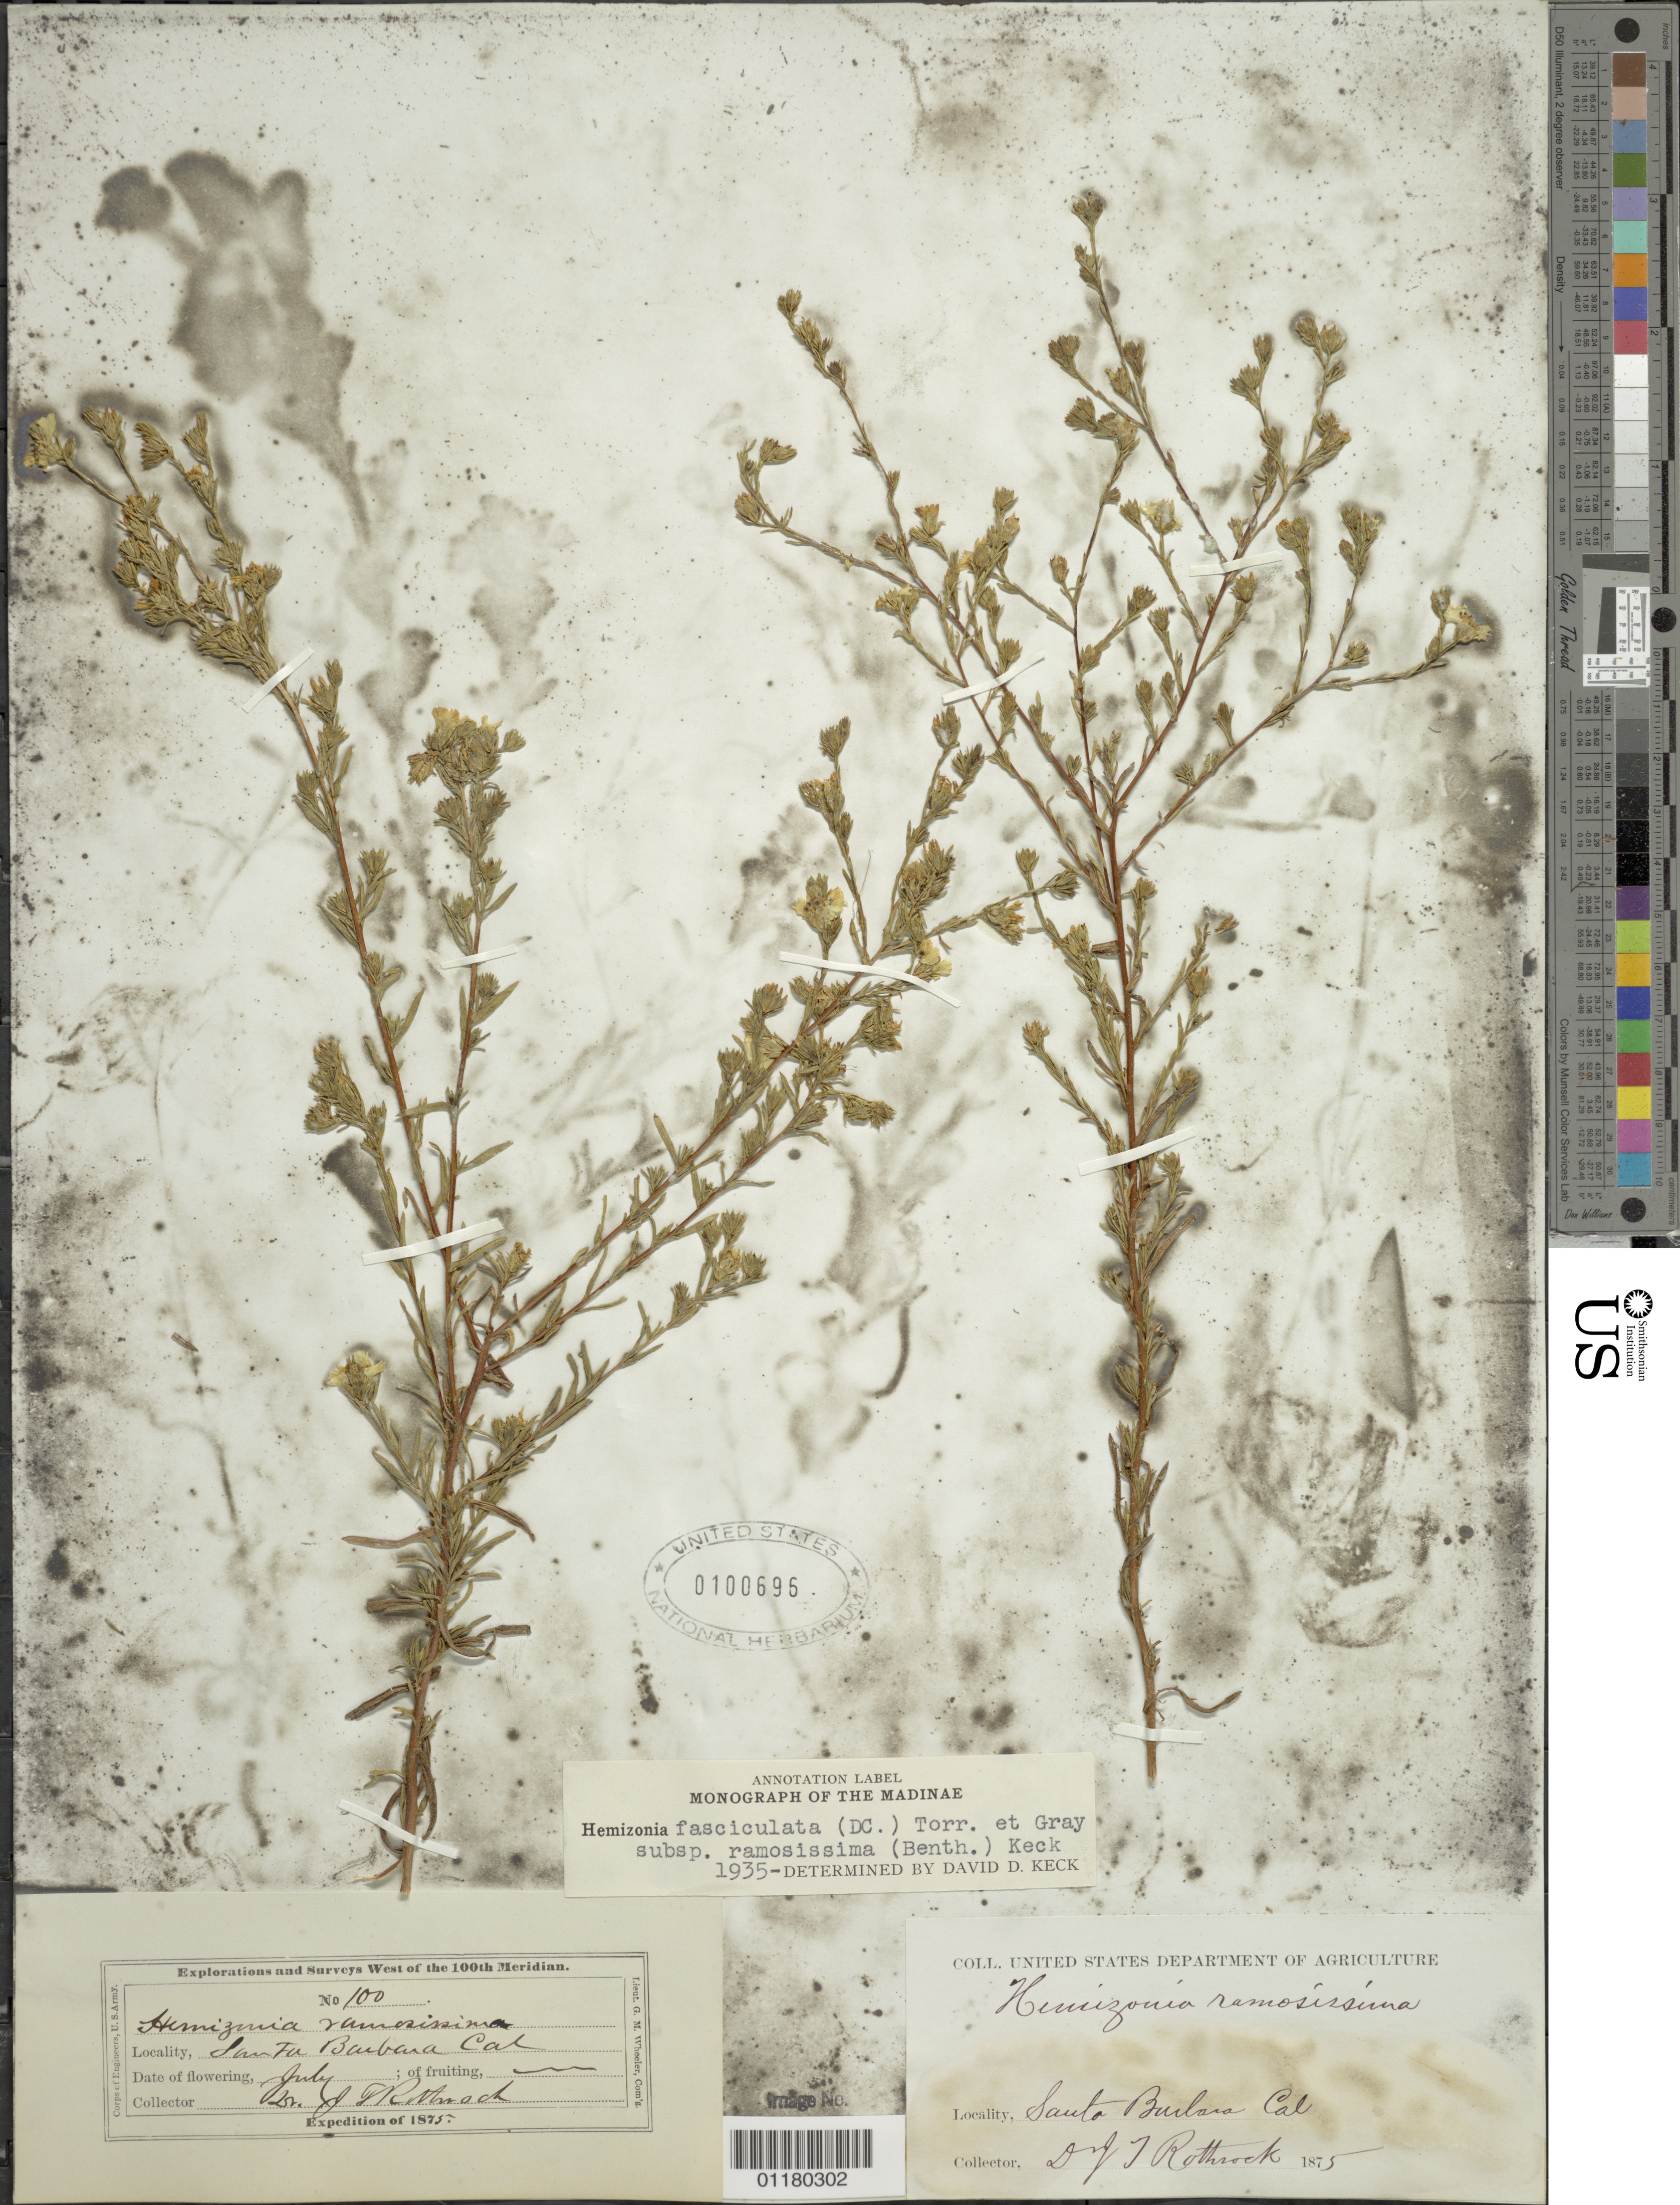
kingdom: Plantae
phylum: Tracheophyta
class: Magnoliopsida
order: Asterales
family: Asteraceae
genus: Hemizonia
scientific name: Hemizonia fasciculata subsp. ramosissima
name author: (Benth.) D.D. Keck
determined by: Keck, David D.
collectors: J. T. Rothrock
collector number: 100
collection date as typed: Jul 1875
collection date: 1875-07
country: United States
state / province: California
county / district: Santa Barbara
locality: Santa Barbara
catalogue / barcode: US 100696